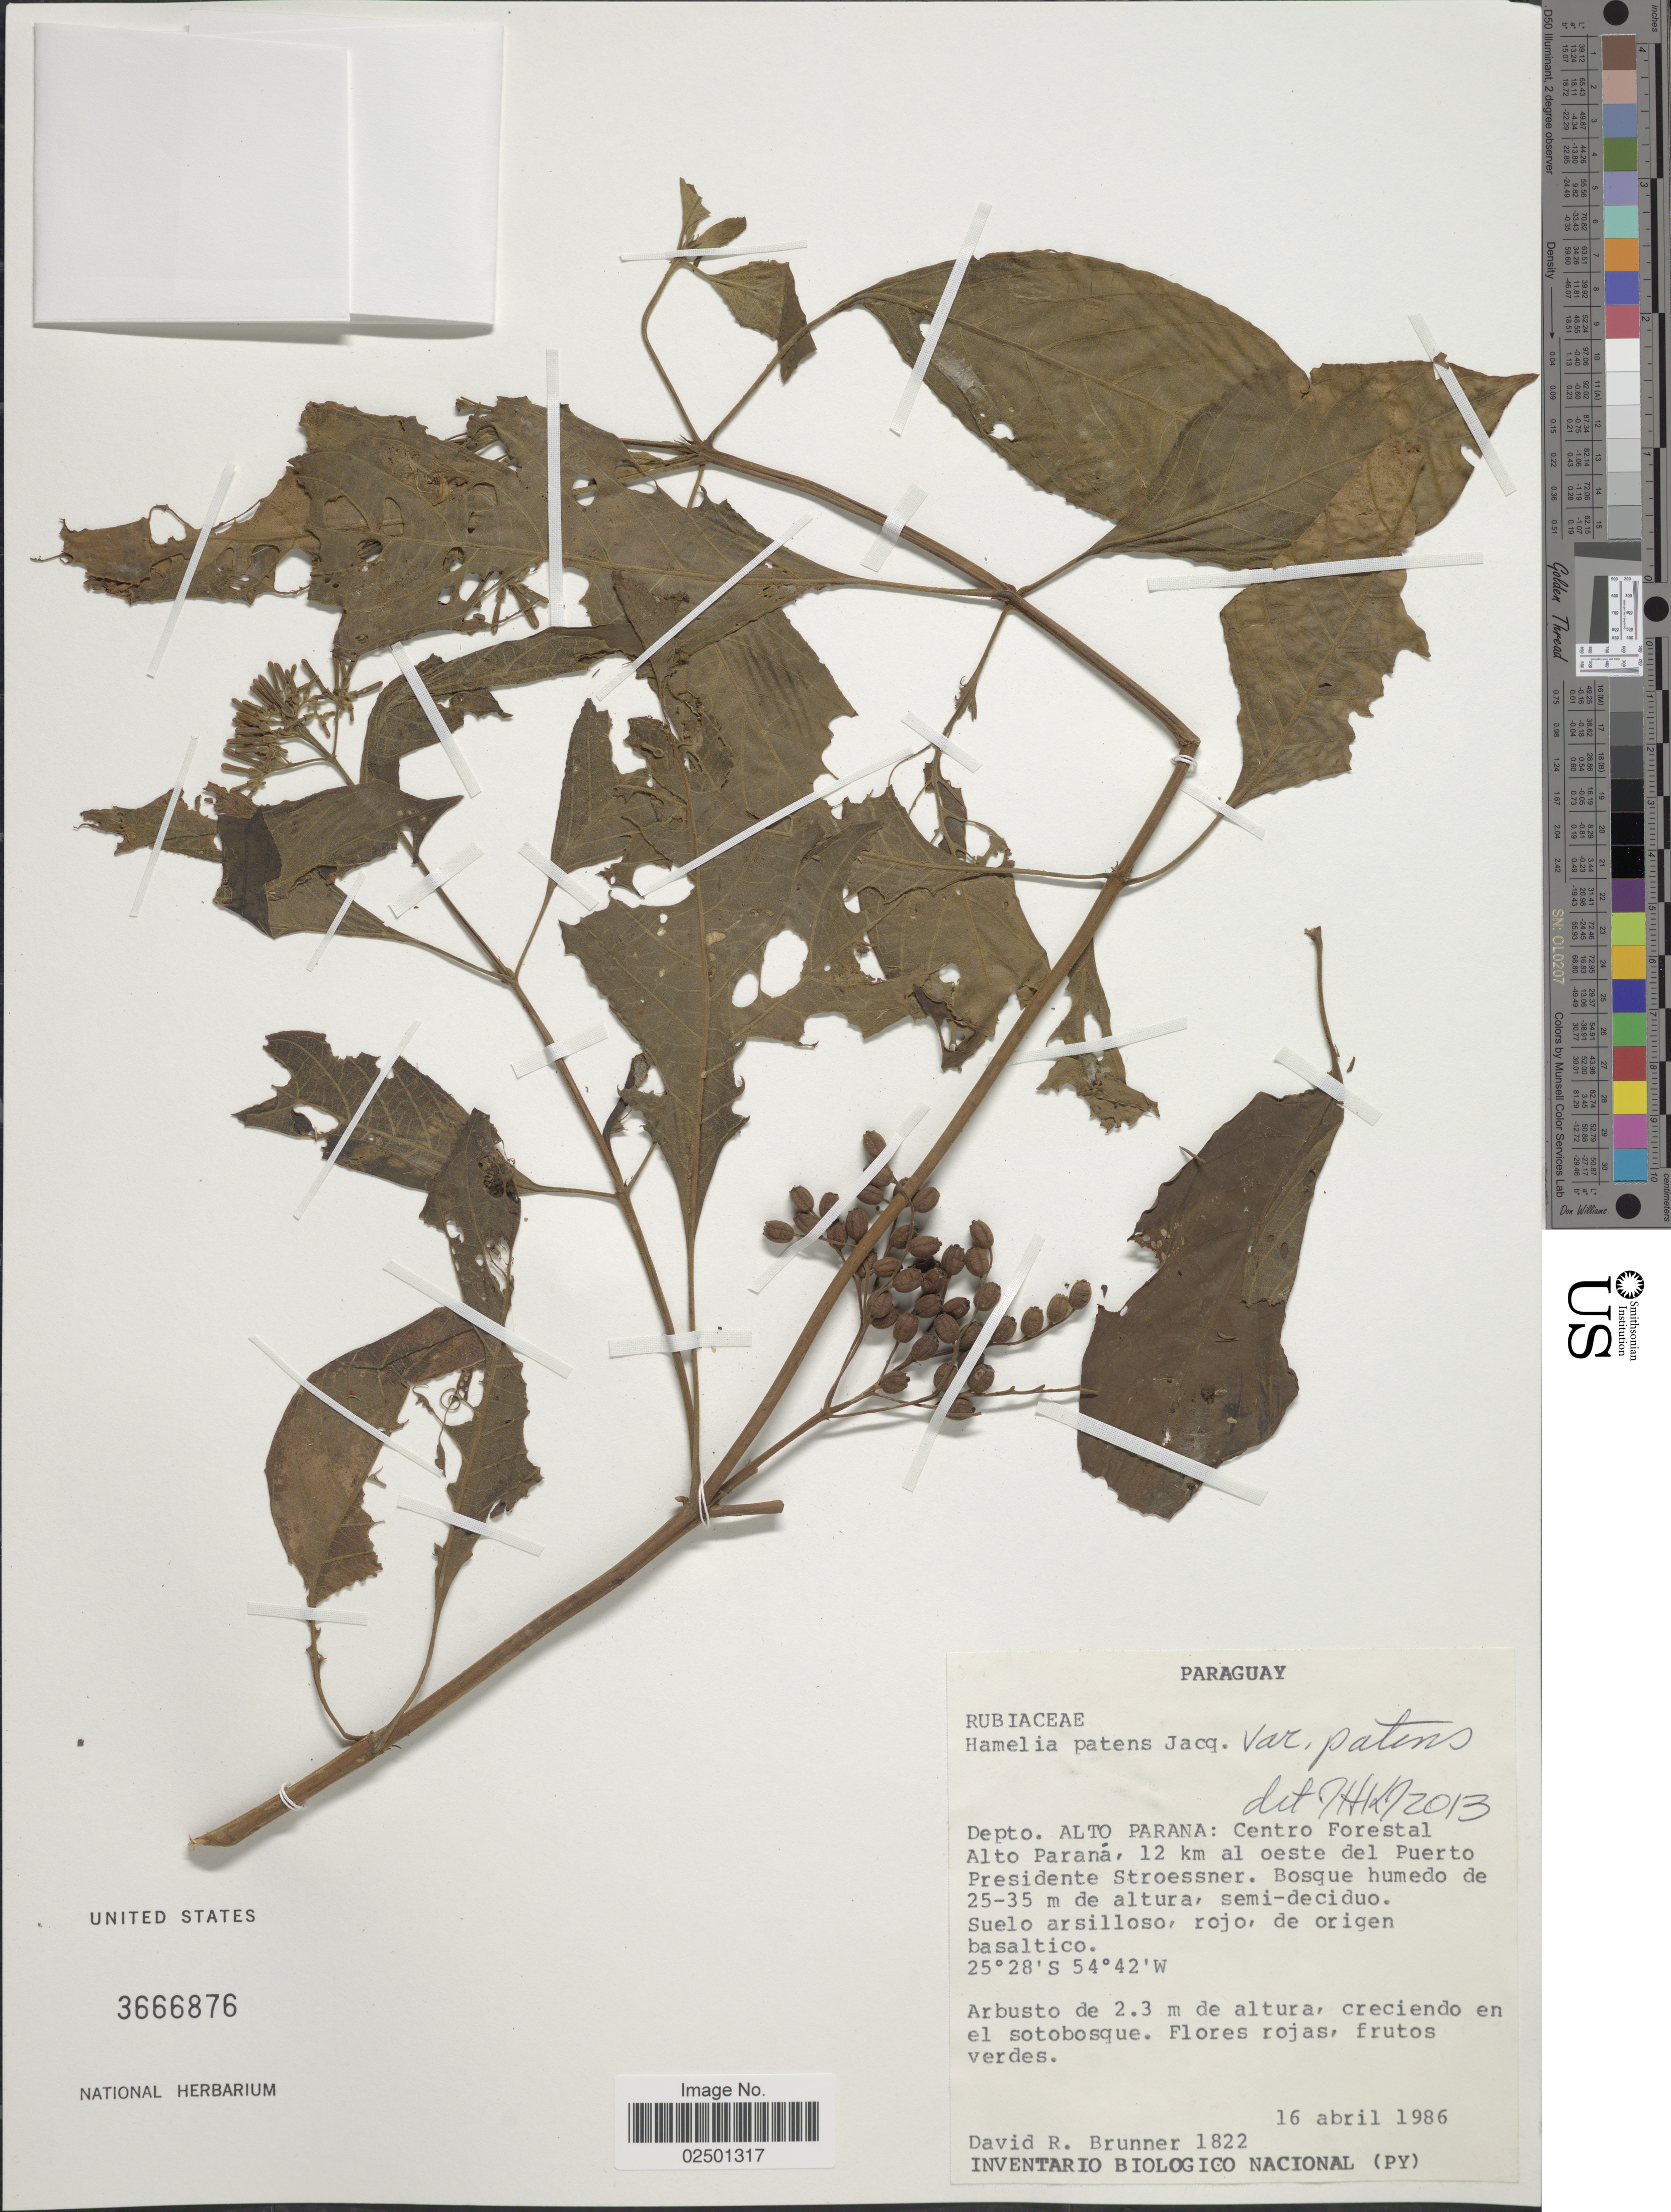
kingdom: Plantae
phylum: Tracheophyta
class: Magnoliopsida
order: Gentianales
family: Rubiaceae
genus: Hamelia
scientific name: Hamelia patens var. patens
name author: Jacq.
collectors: D. R. Brunner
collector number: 1822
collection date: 1986-04-16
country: Paraguay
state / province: Alto Parana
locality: Centro Forestal Alto Parana, 12 km al oeste del Puerto Presidente Stroessner.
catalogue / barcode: US 3666876